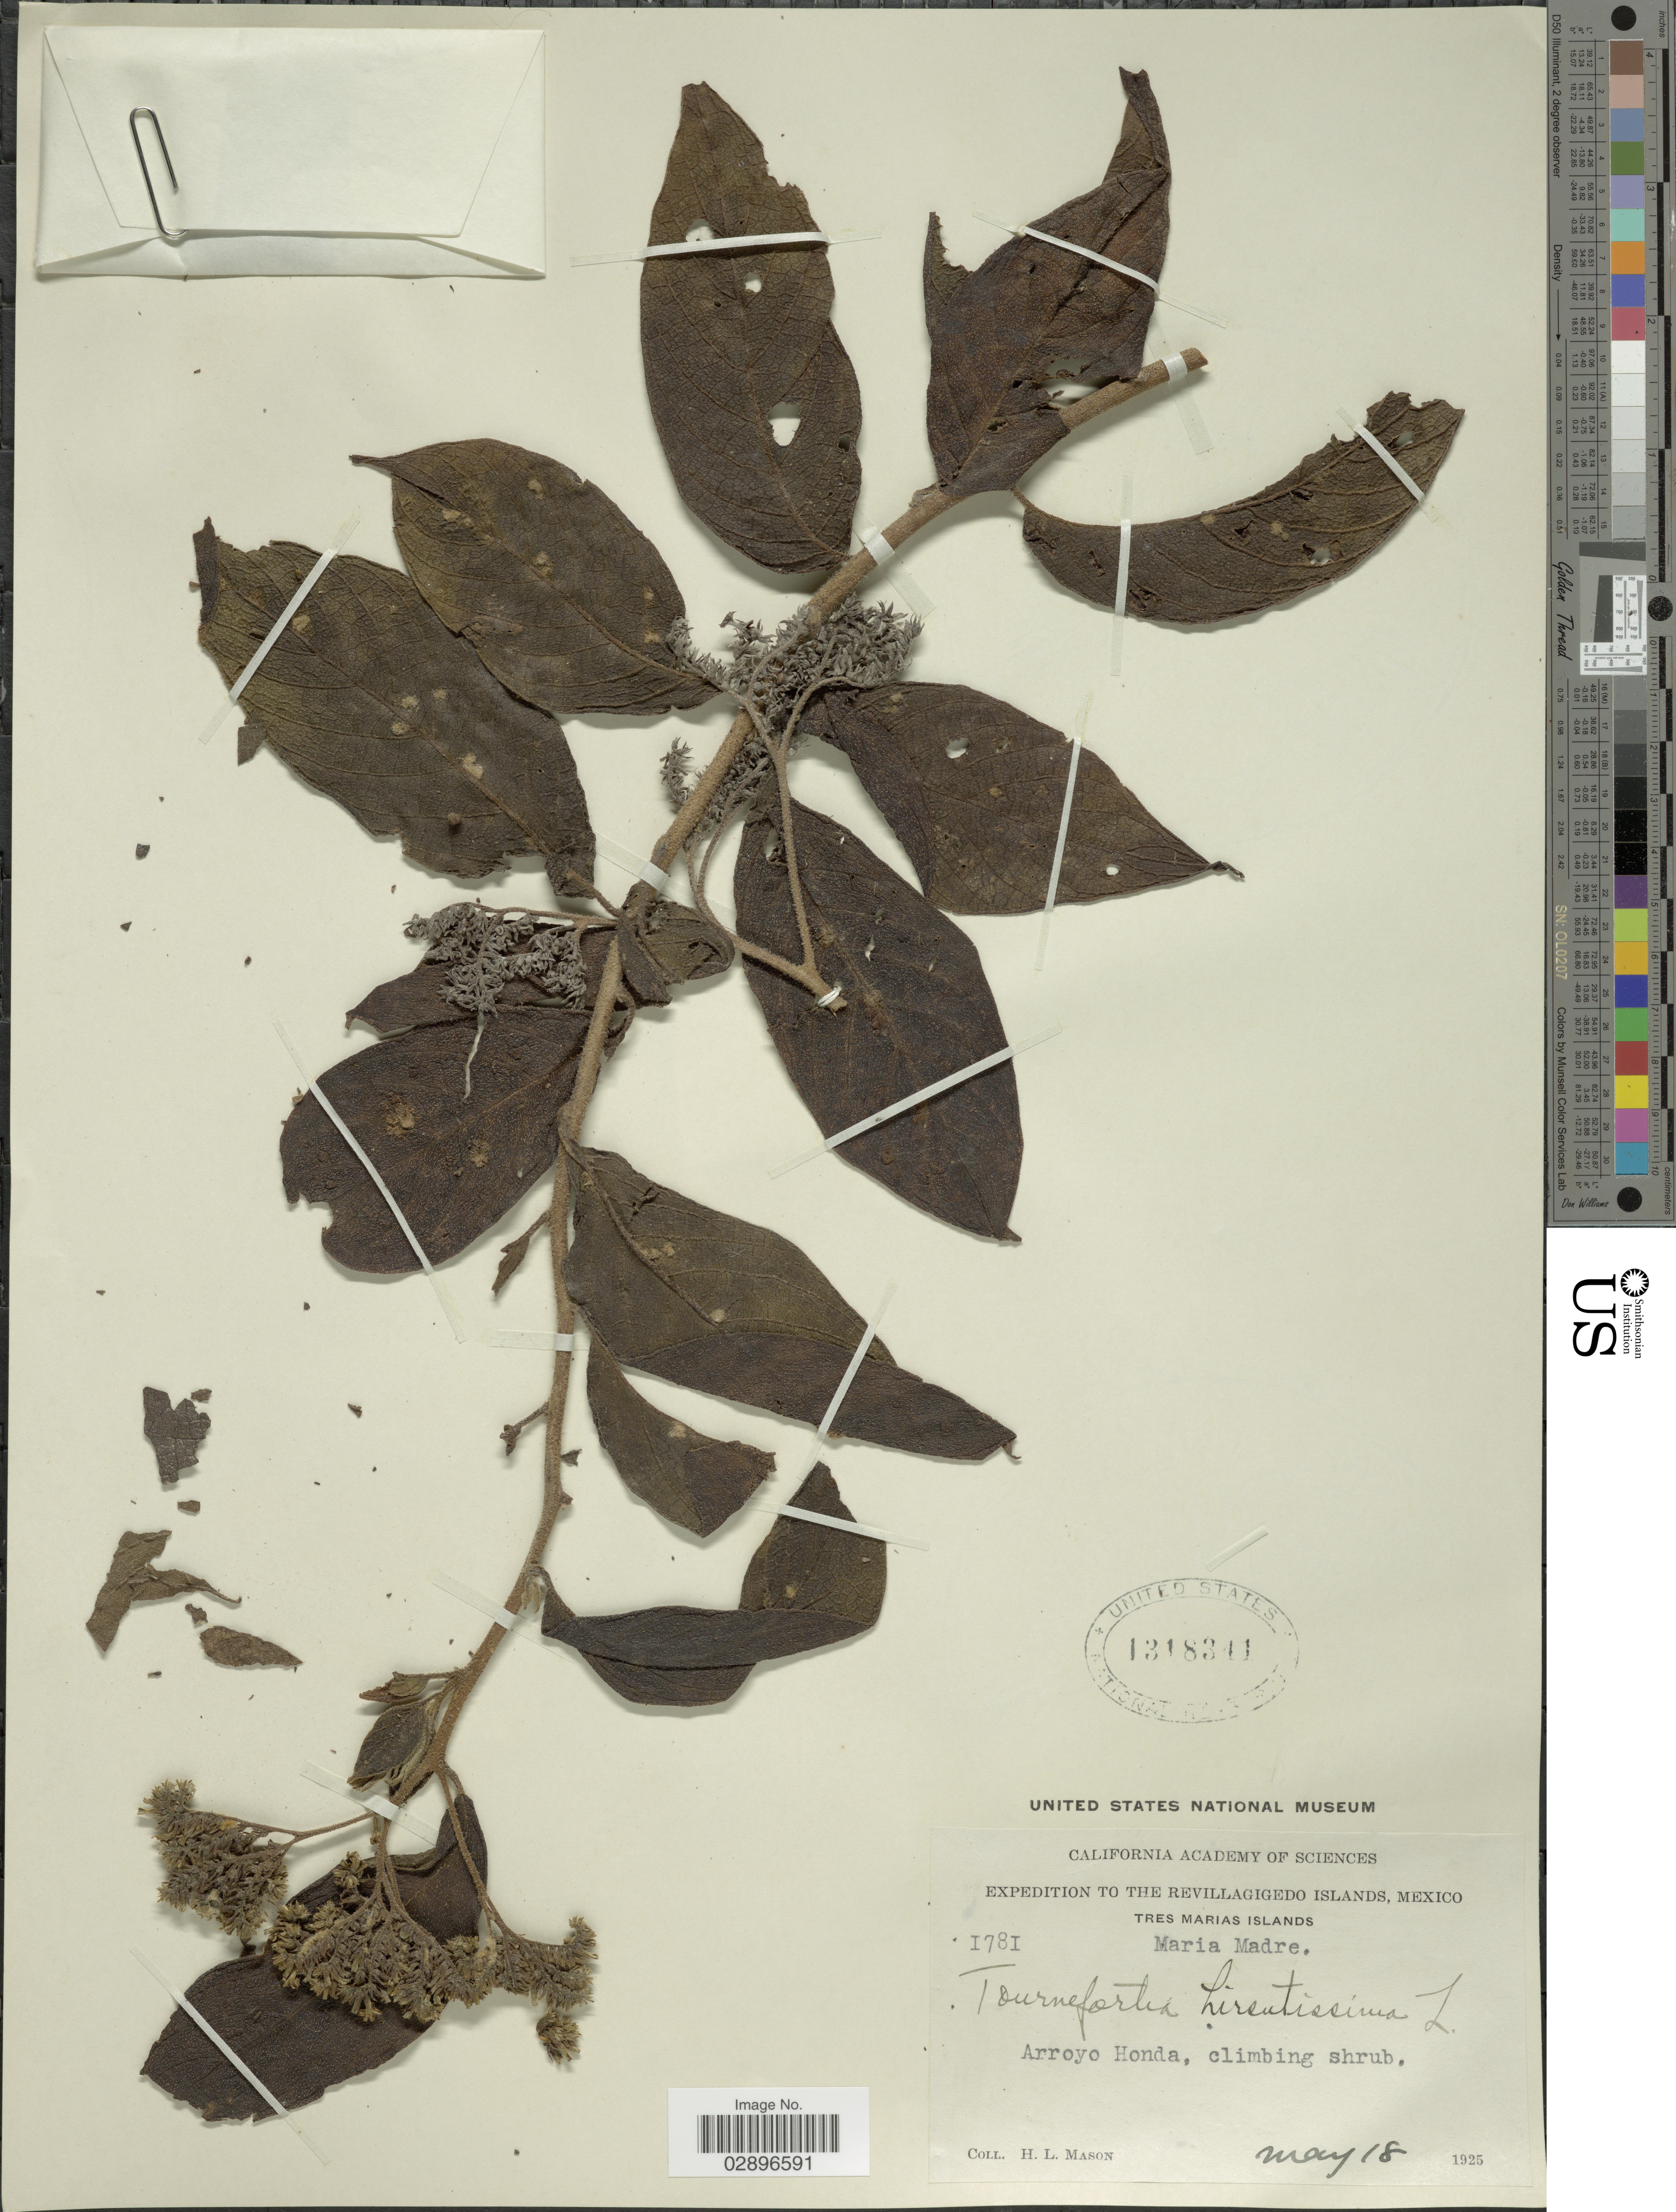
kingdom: Plantae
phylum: Tracheophyta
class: Magnoliopsida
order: Boraginales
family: Heliotropiaceae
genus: Tournefortia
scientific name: Tournefortia hirsutissima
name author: L.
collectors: H. L. Mason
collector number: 1781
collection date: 1925-05-18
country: Mexico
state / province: Nayarit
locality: The Revillagigedo Islands. Tres Marias Islands. Maria Madre. Arroyo Honda.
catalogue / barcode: US 1318341